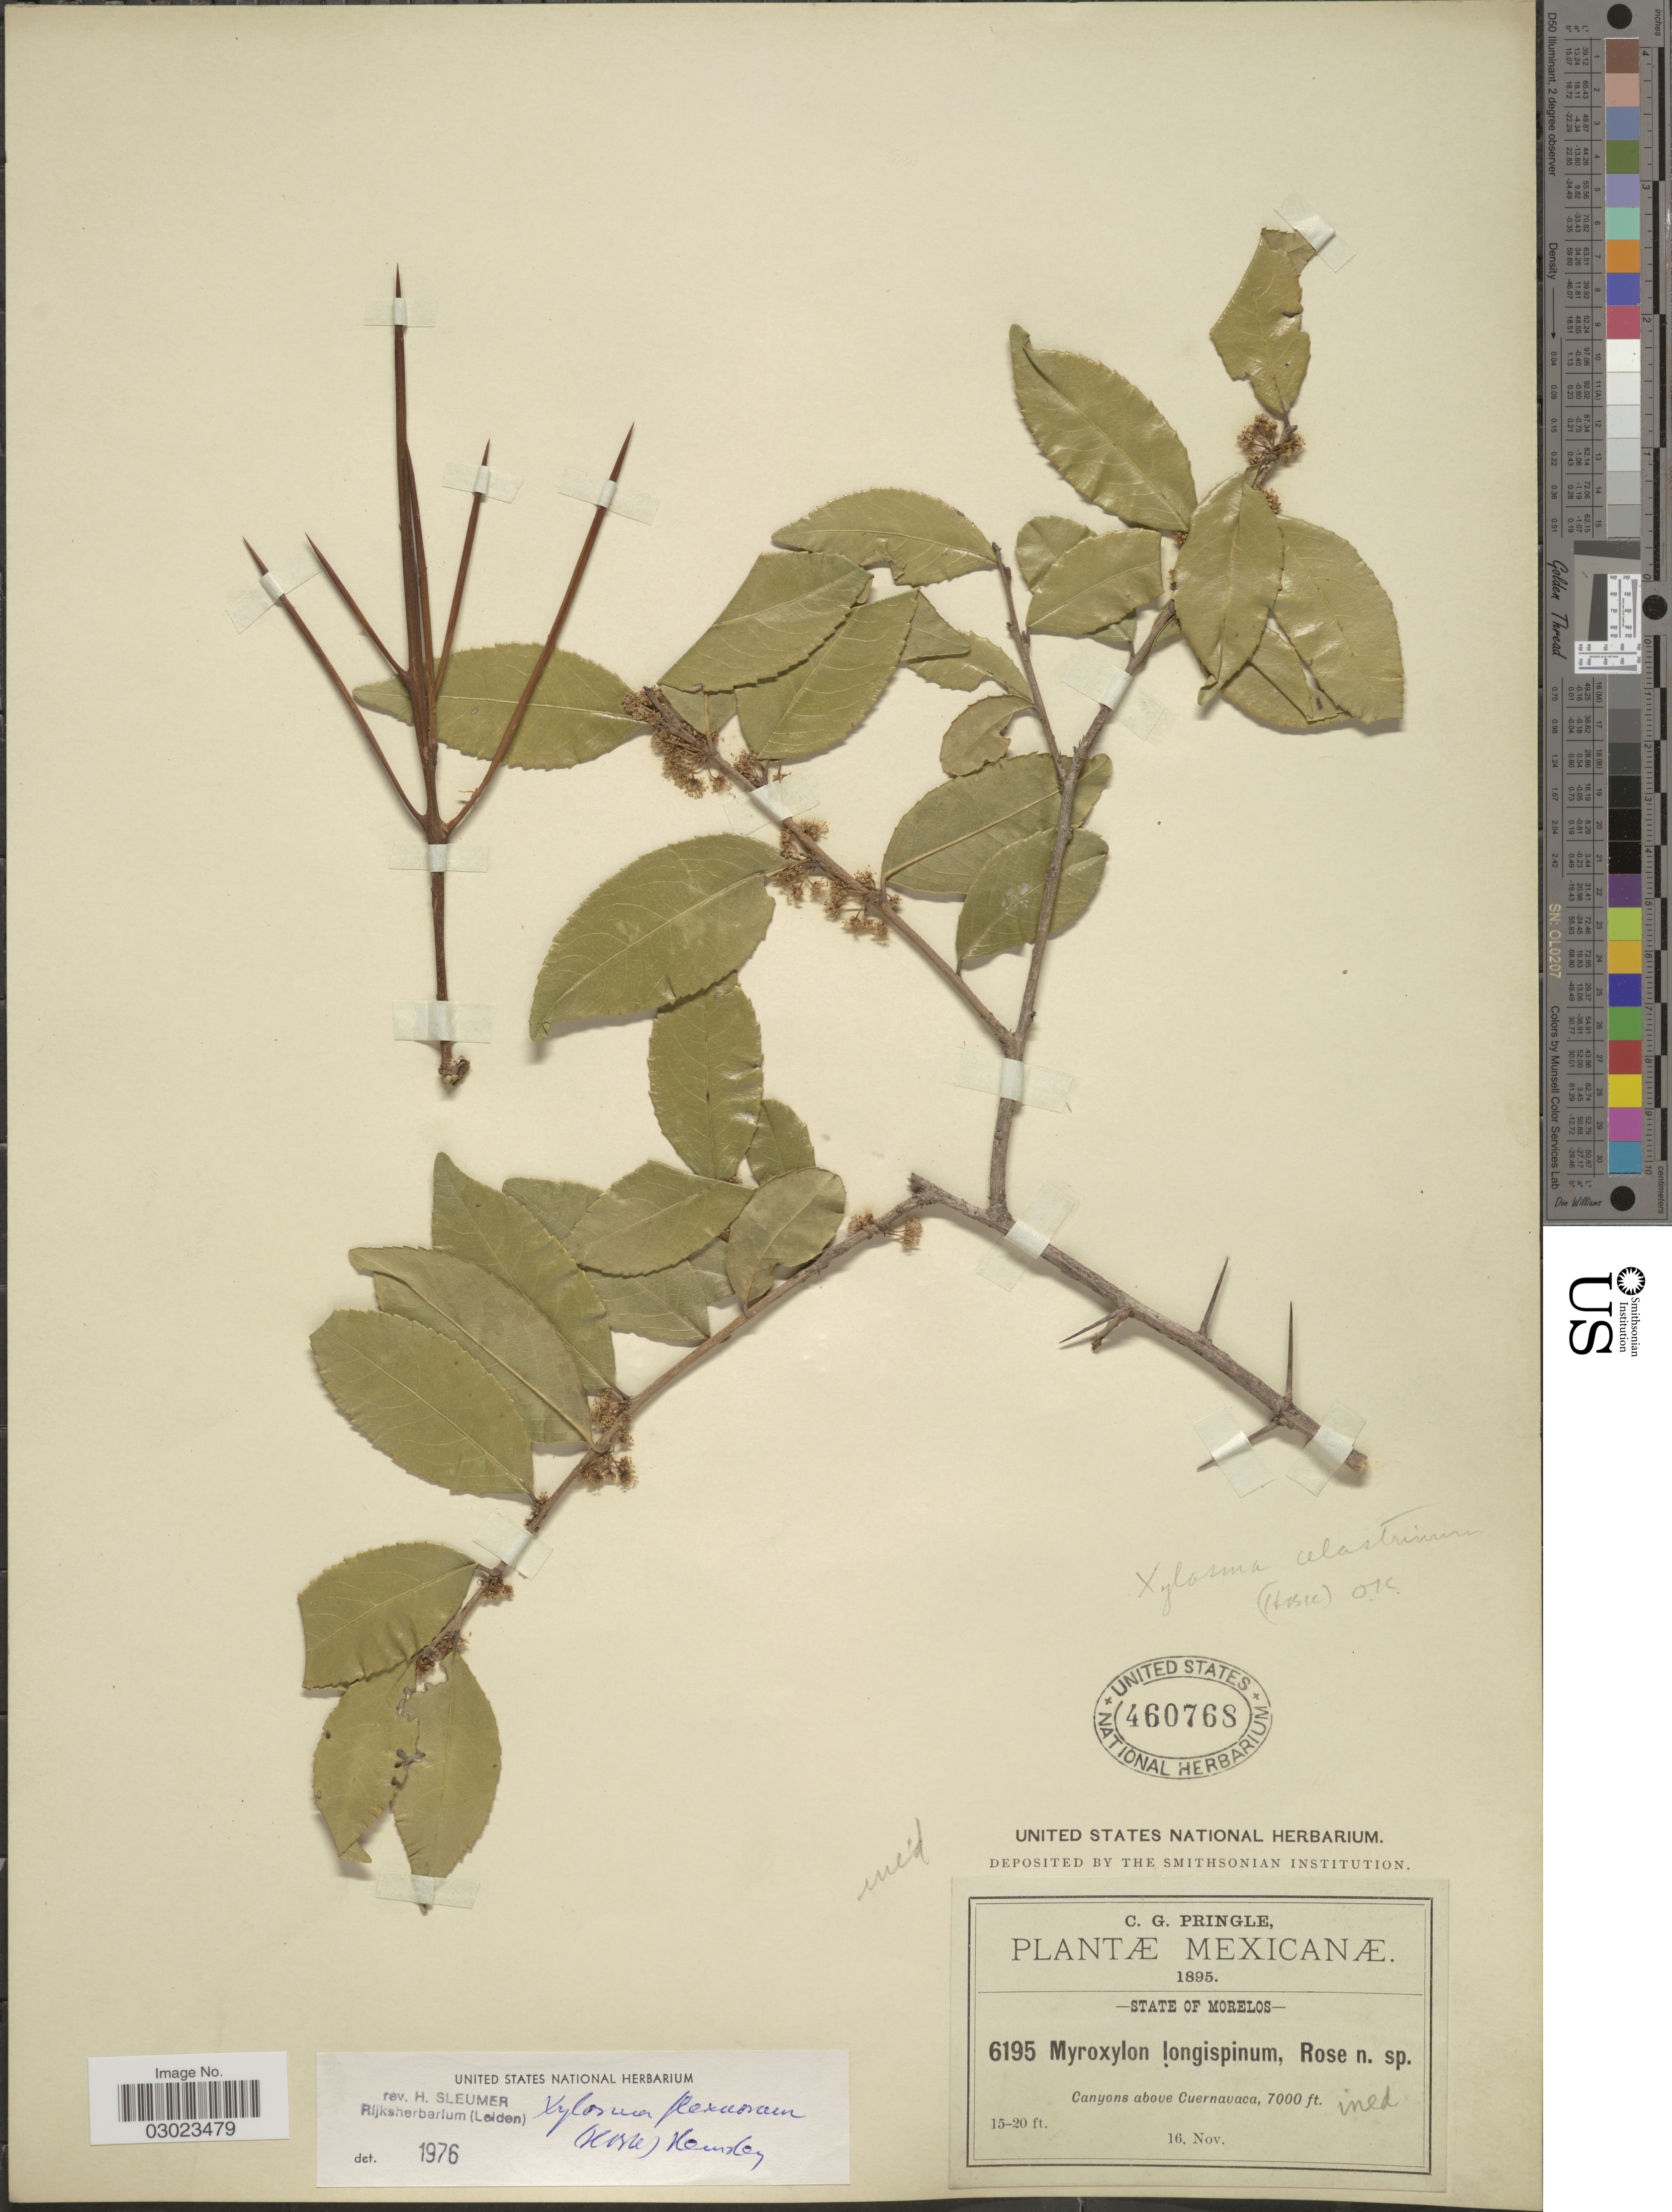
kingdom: Plantae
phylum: Tracheophyta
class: Magnoliopsida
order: Malpighiales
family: Salicaceae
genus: Xylosma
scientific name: Xylosma flexuosa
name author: (Kunth) Hemsl.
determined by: Sleumer, H. O.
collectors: C. G. Pringle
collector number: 6195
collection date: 1895-11-16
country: Mexico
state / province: Morelos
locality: Canyons above Cuernavaca.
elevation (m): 2134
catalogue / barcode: US 460768